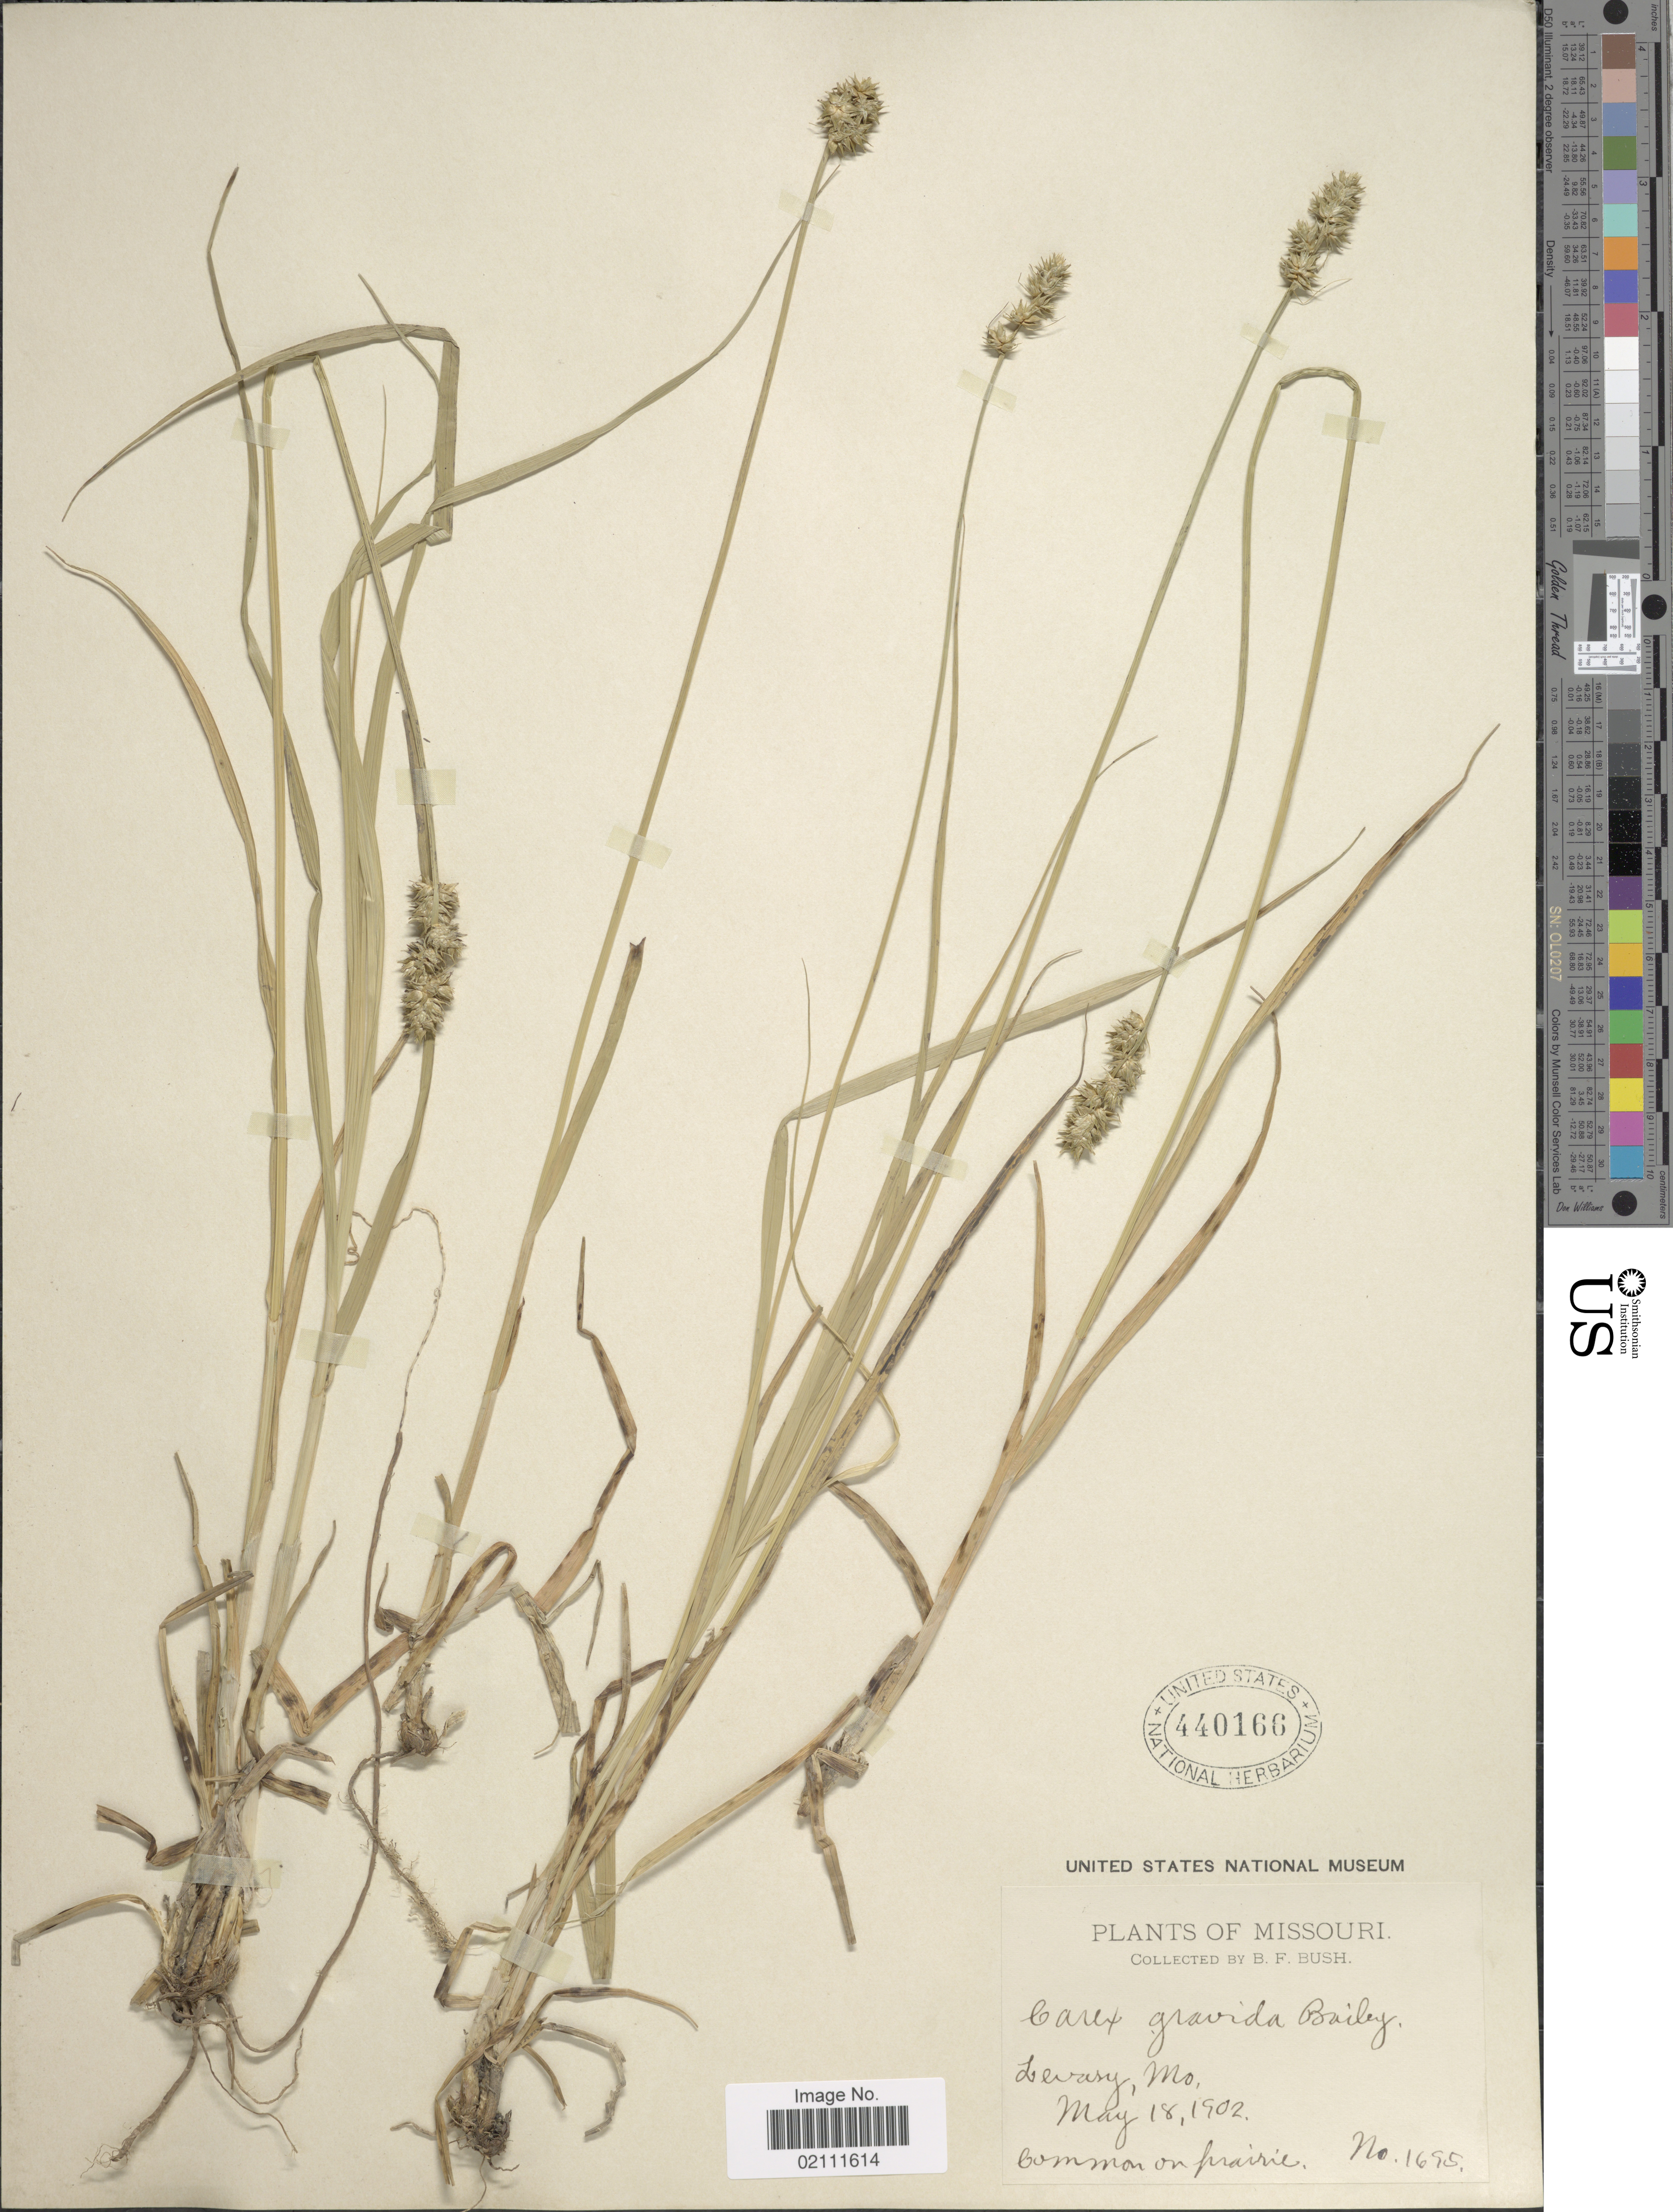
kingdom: Plantae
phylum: Tracheophyta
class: Liliopsida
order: Poales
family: Cyperaceae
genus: Carex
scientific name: Carex gravida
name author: L.H. Bailey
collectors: B. F. Bush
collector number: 1695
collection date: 1902-05-18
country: United States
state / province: Missouri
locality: Levasy, common on prairie.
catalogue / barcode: US 440166